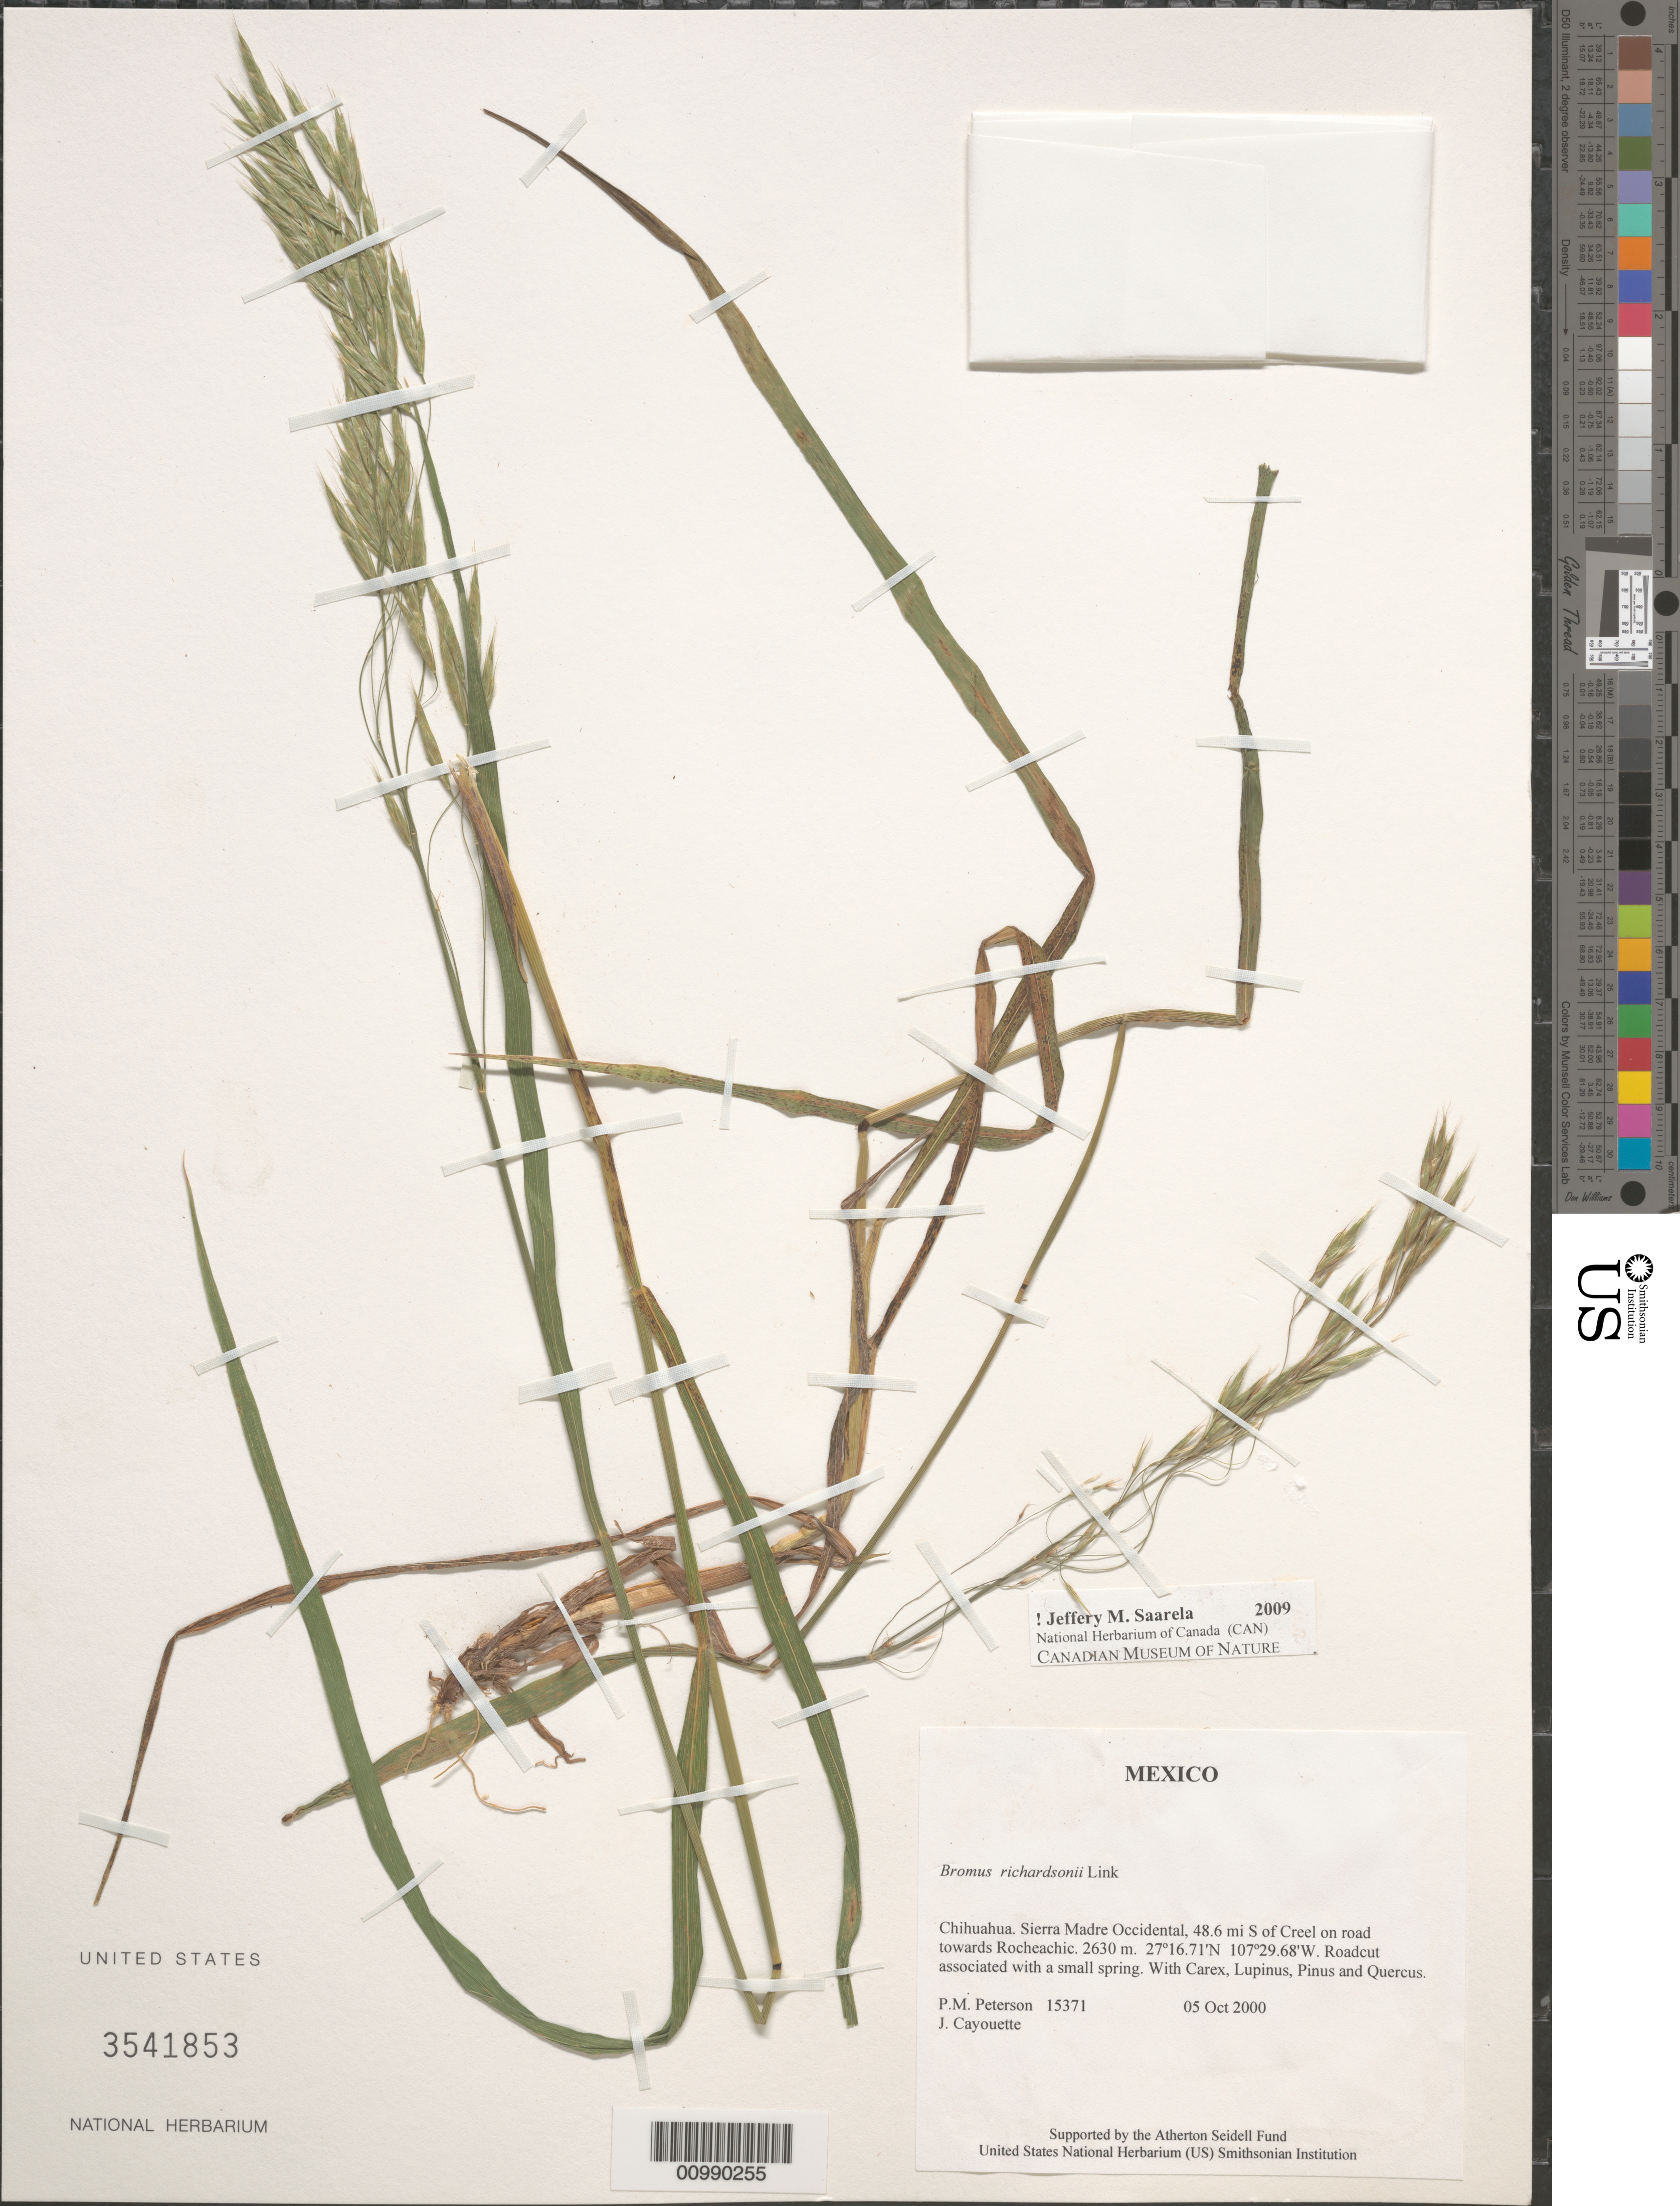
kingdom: Plantae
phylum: Tracheophyta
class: Liliopsida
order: Poales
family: Poaceae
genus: Bromus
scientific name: Bromus richardsonii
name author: Link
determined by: Saarela, J. M., (CAN), Canadian Museum of Nature (CANADA)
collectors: P. M. Peterson & J. Cayouette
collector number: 15371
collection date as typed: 05 Oct 2000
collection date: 2000-10-05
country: Mexico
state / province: Chihuahua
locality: Sierra Madre Occidental, 48.6 mi S of Creel on road towards Rocheachic.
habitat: Roadcut associated with a small spring.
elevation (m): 2630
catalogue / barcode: US 3541853